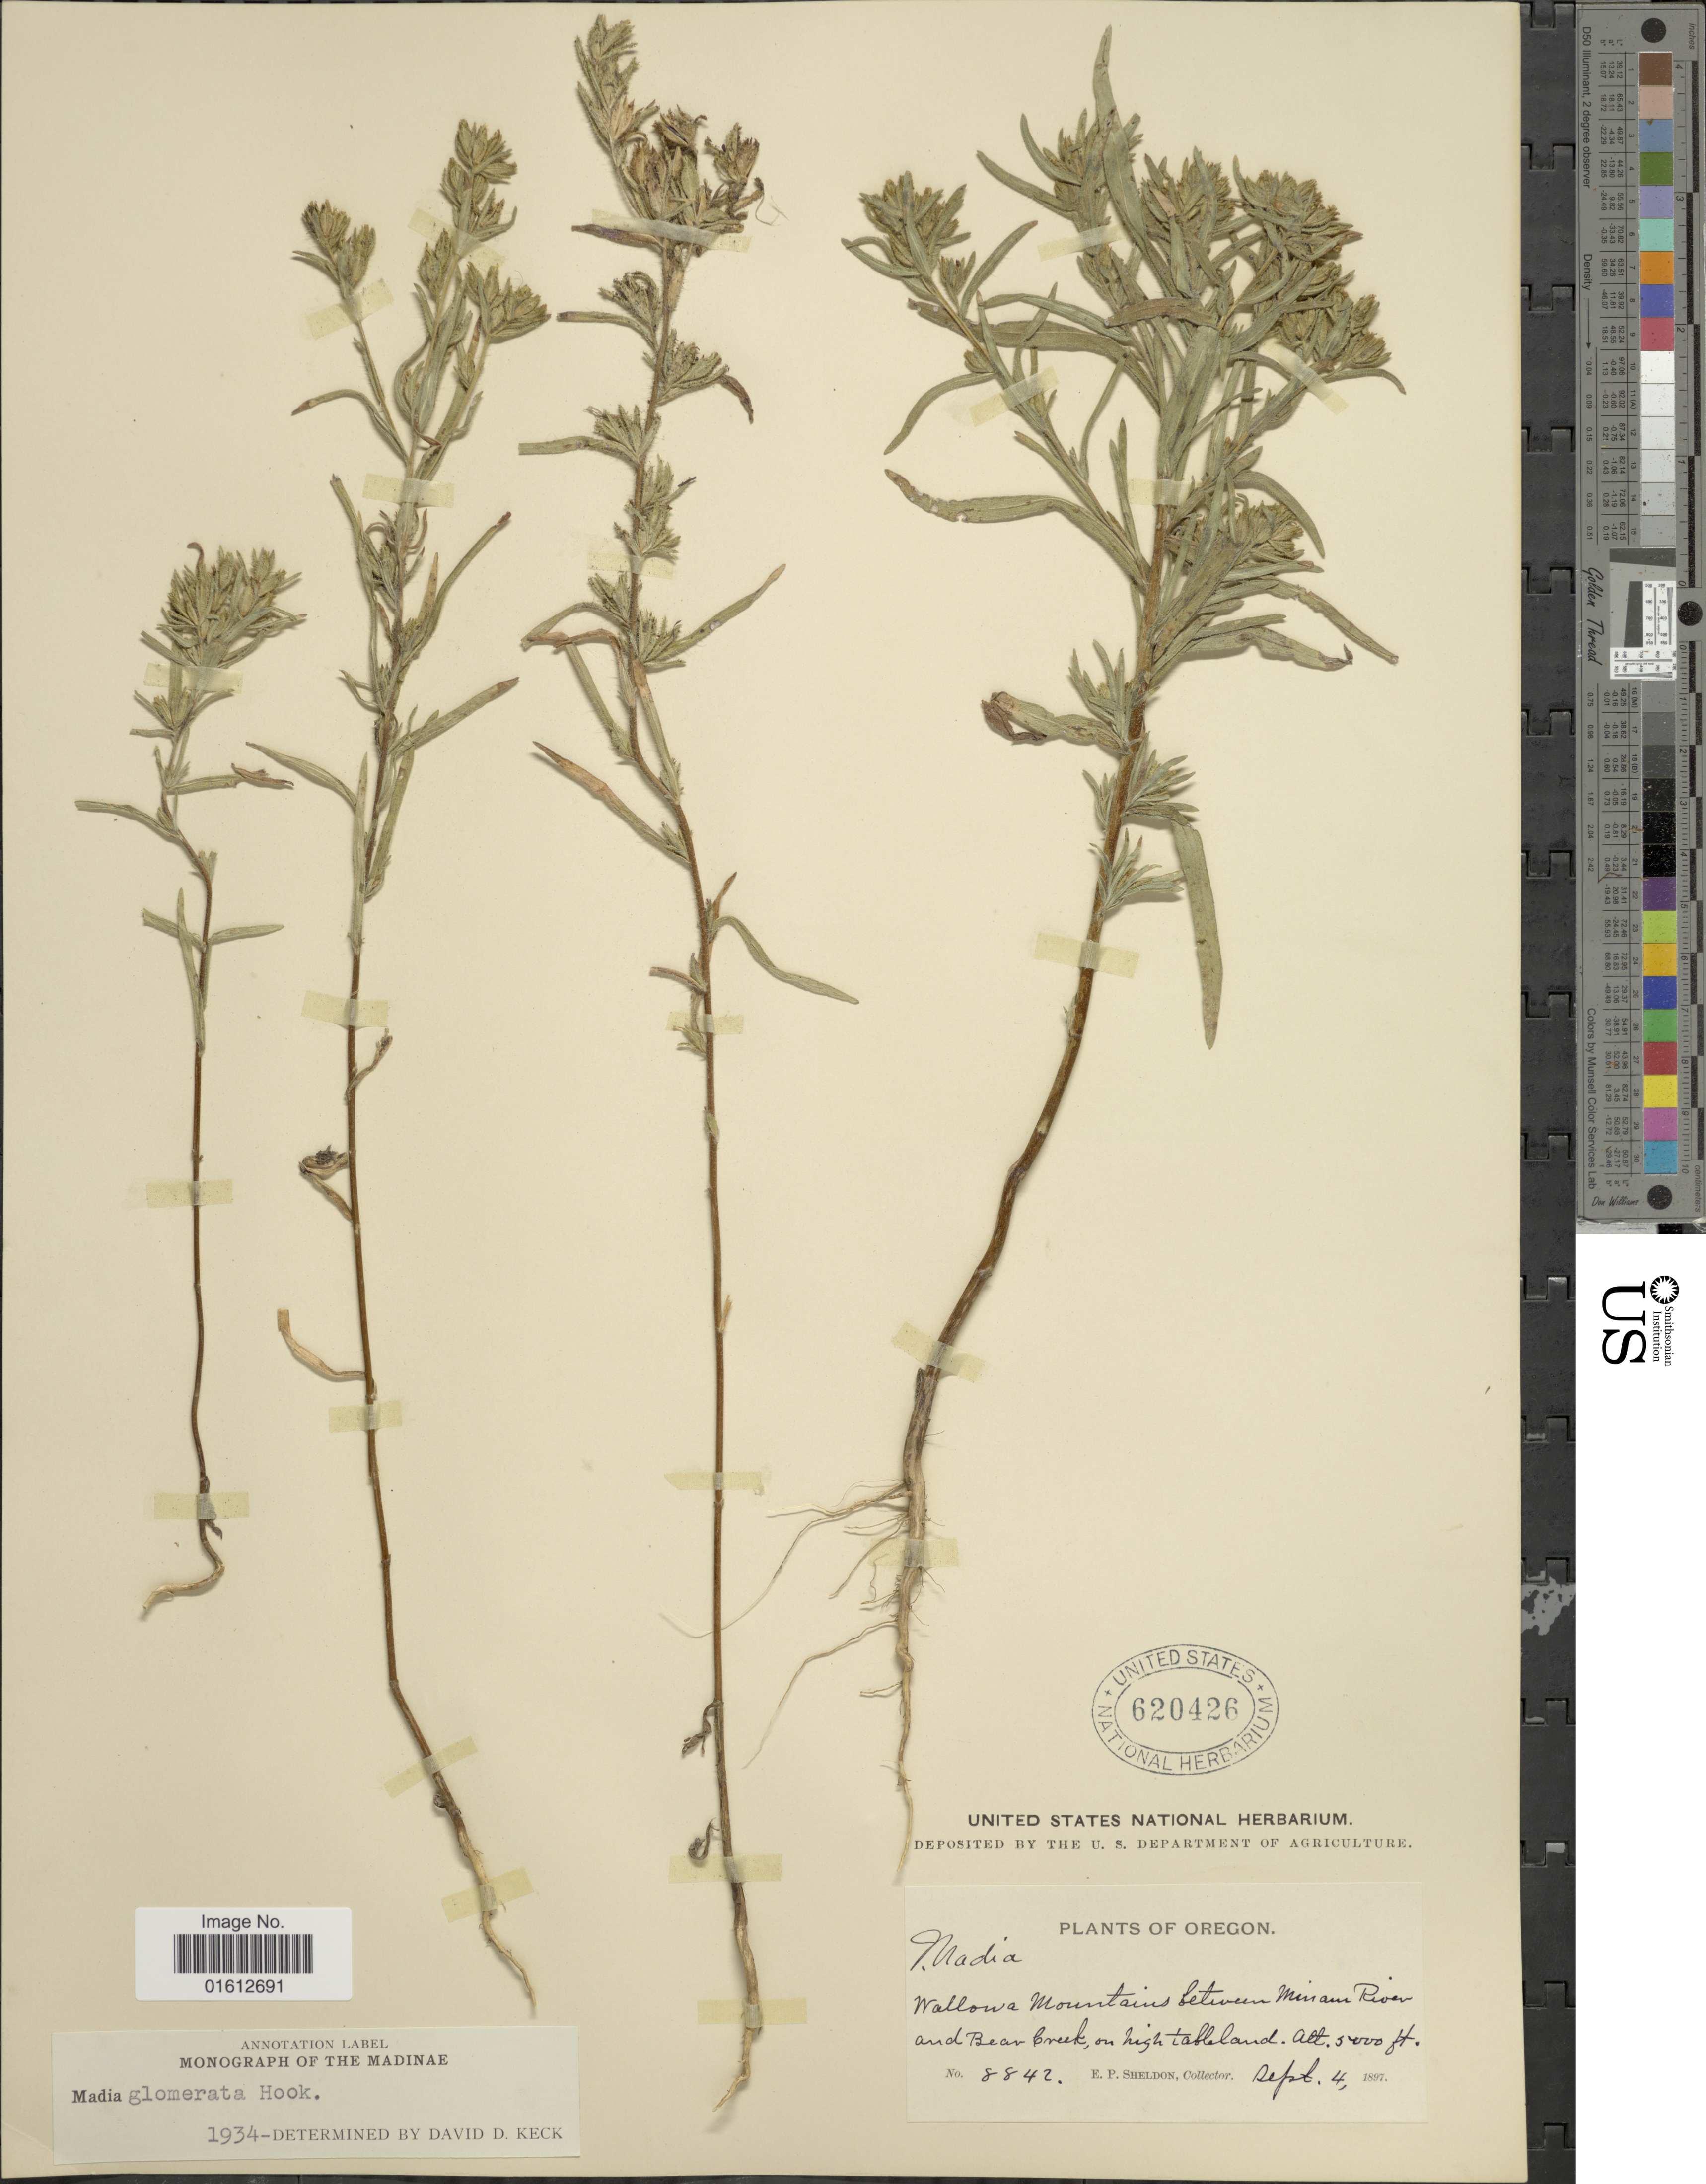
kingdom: Plantae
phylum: Tracheophyta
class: Magnoliopsida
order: Asterales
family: Asteraceae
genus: Madia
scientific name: Madia glomerata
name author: Hook.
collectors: E. P. Sheldon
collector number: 8842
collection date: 1897-09-04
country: United States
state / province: Oregon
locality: Wallowa Mountains between Minam River and Bear Creek.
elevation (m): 1524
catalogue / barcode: US 620426